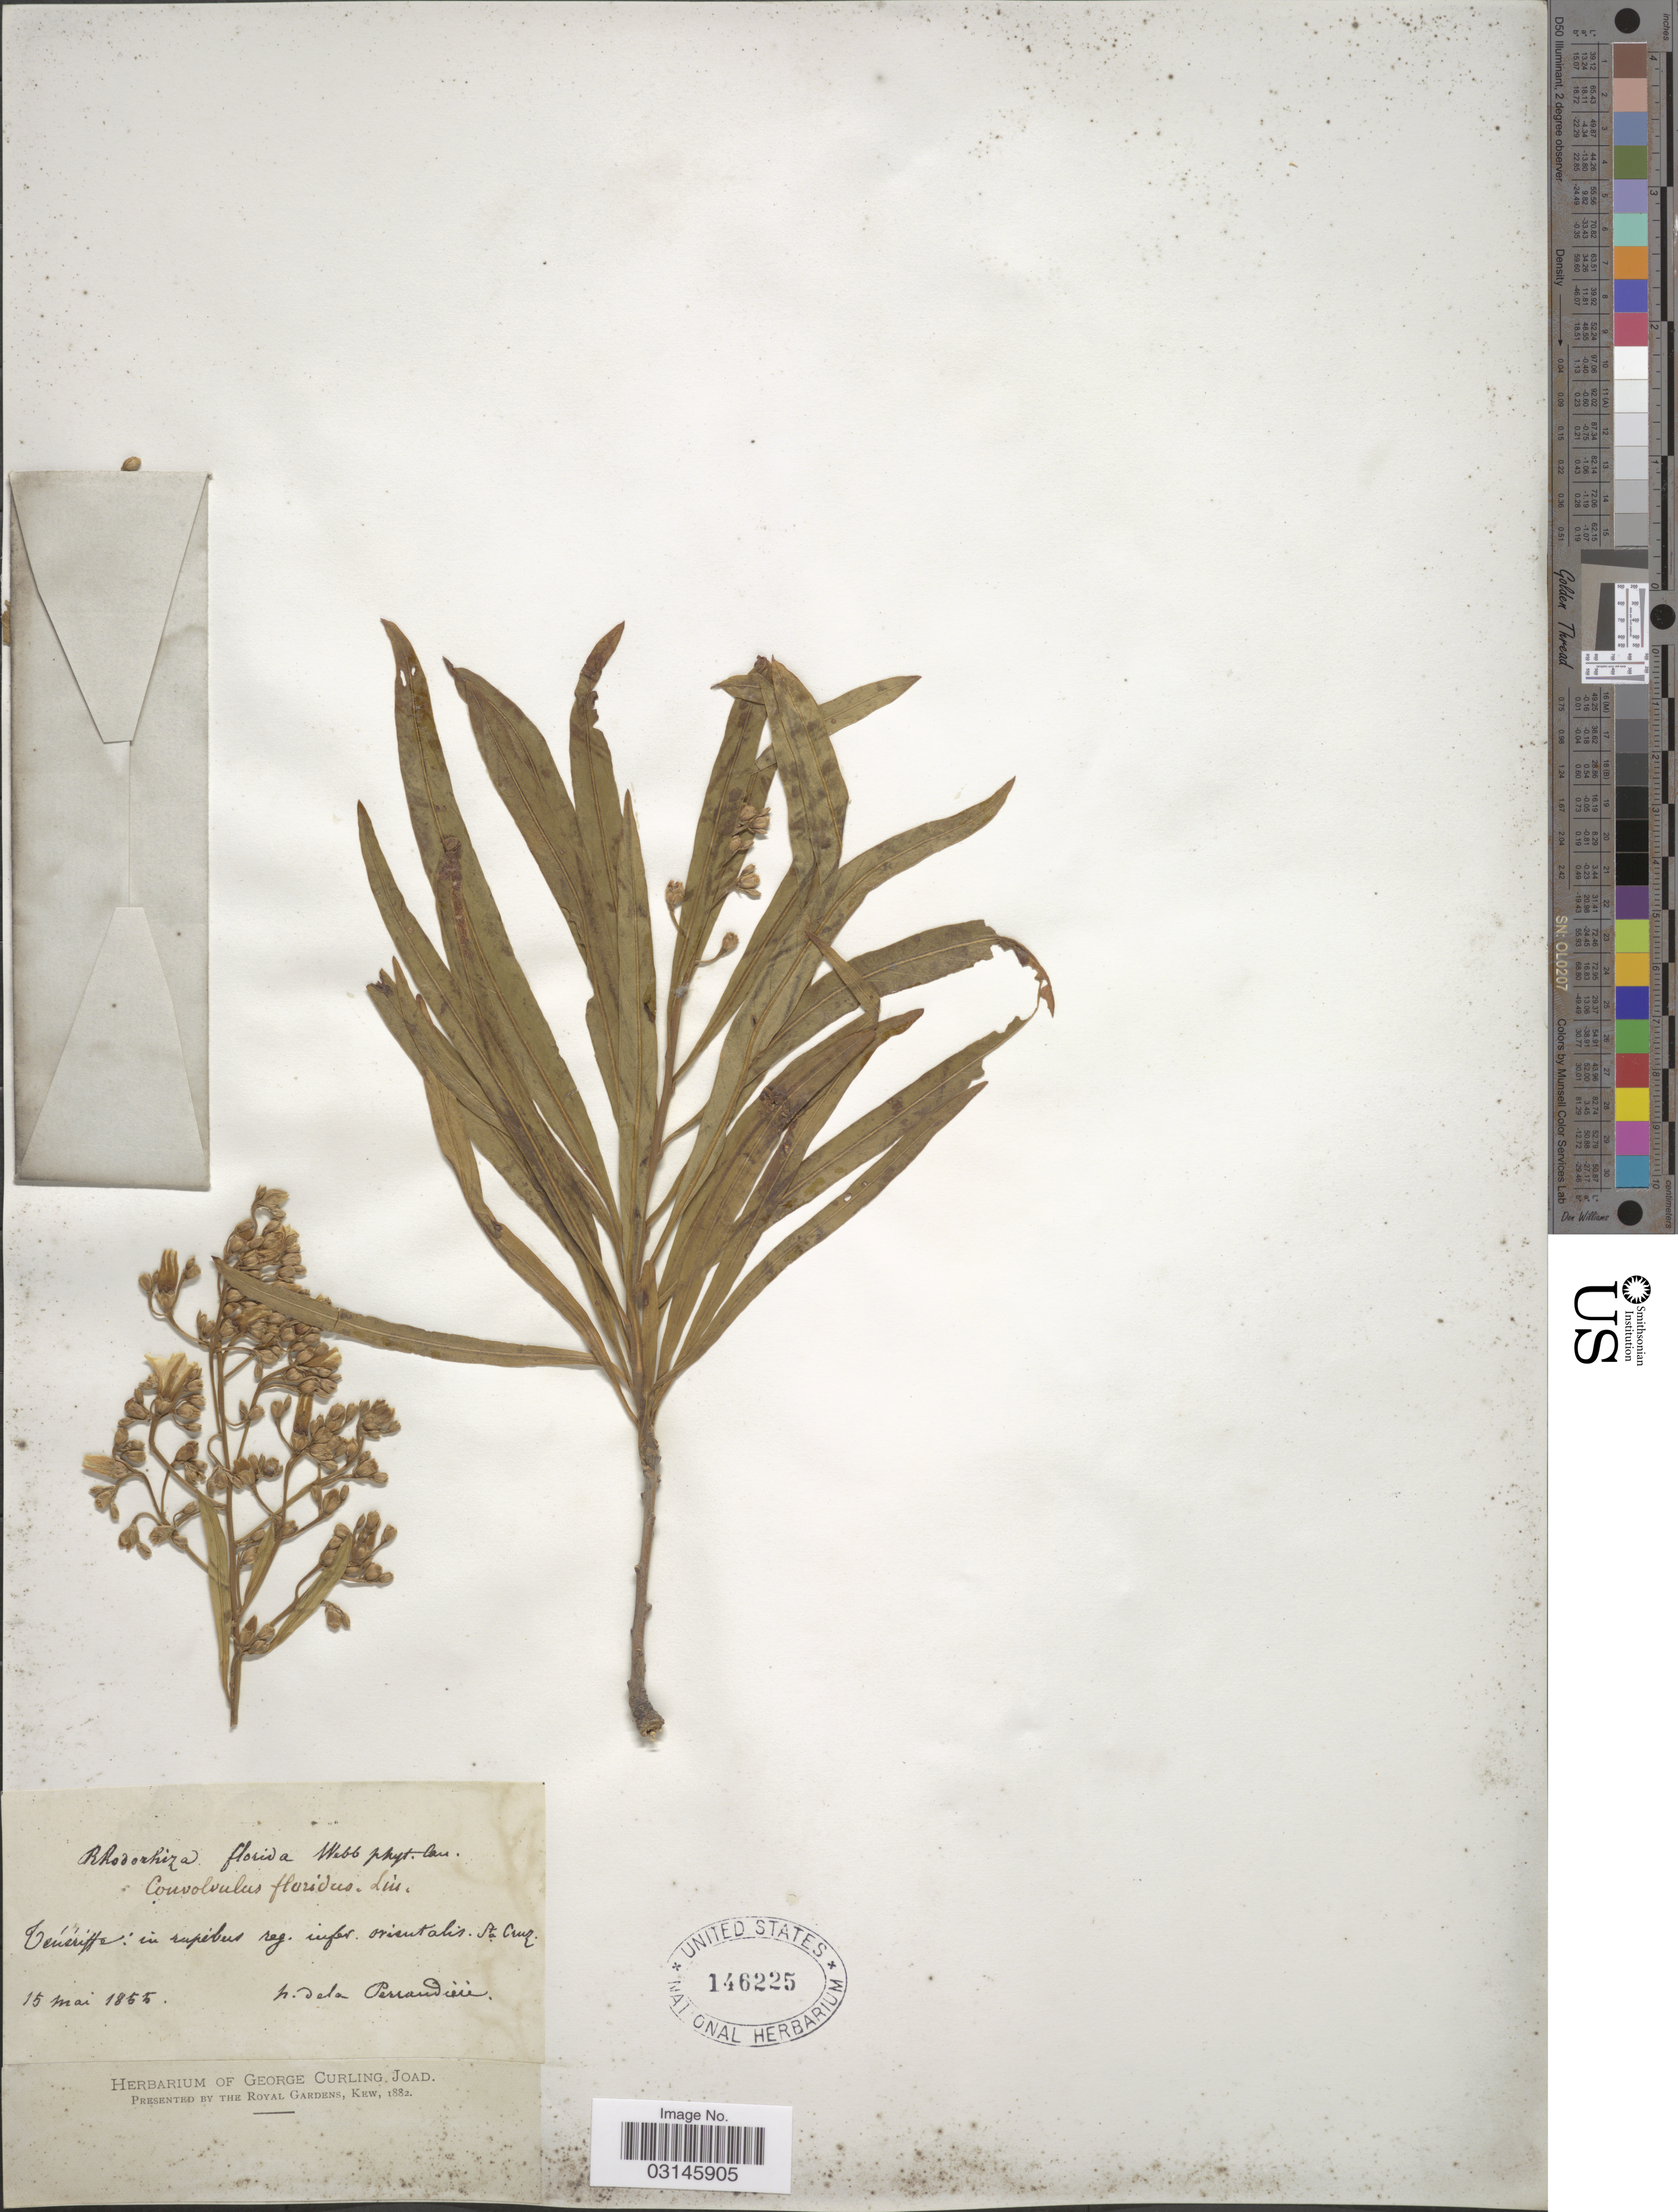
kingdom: Plantae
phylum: Tracheophyta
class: Magnoliopsida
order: Solanales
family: Convolvulaceae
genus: Convolvulus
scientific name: Convolvulus floridus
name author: L. f.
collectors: H. de la Perraudière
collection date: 1855-05-15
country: Spain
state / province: Canarias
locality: Ténériffe: in rupibus reg. infer. orientalis Sta. Cruz.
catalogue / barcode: US 146225